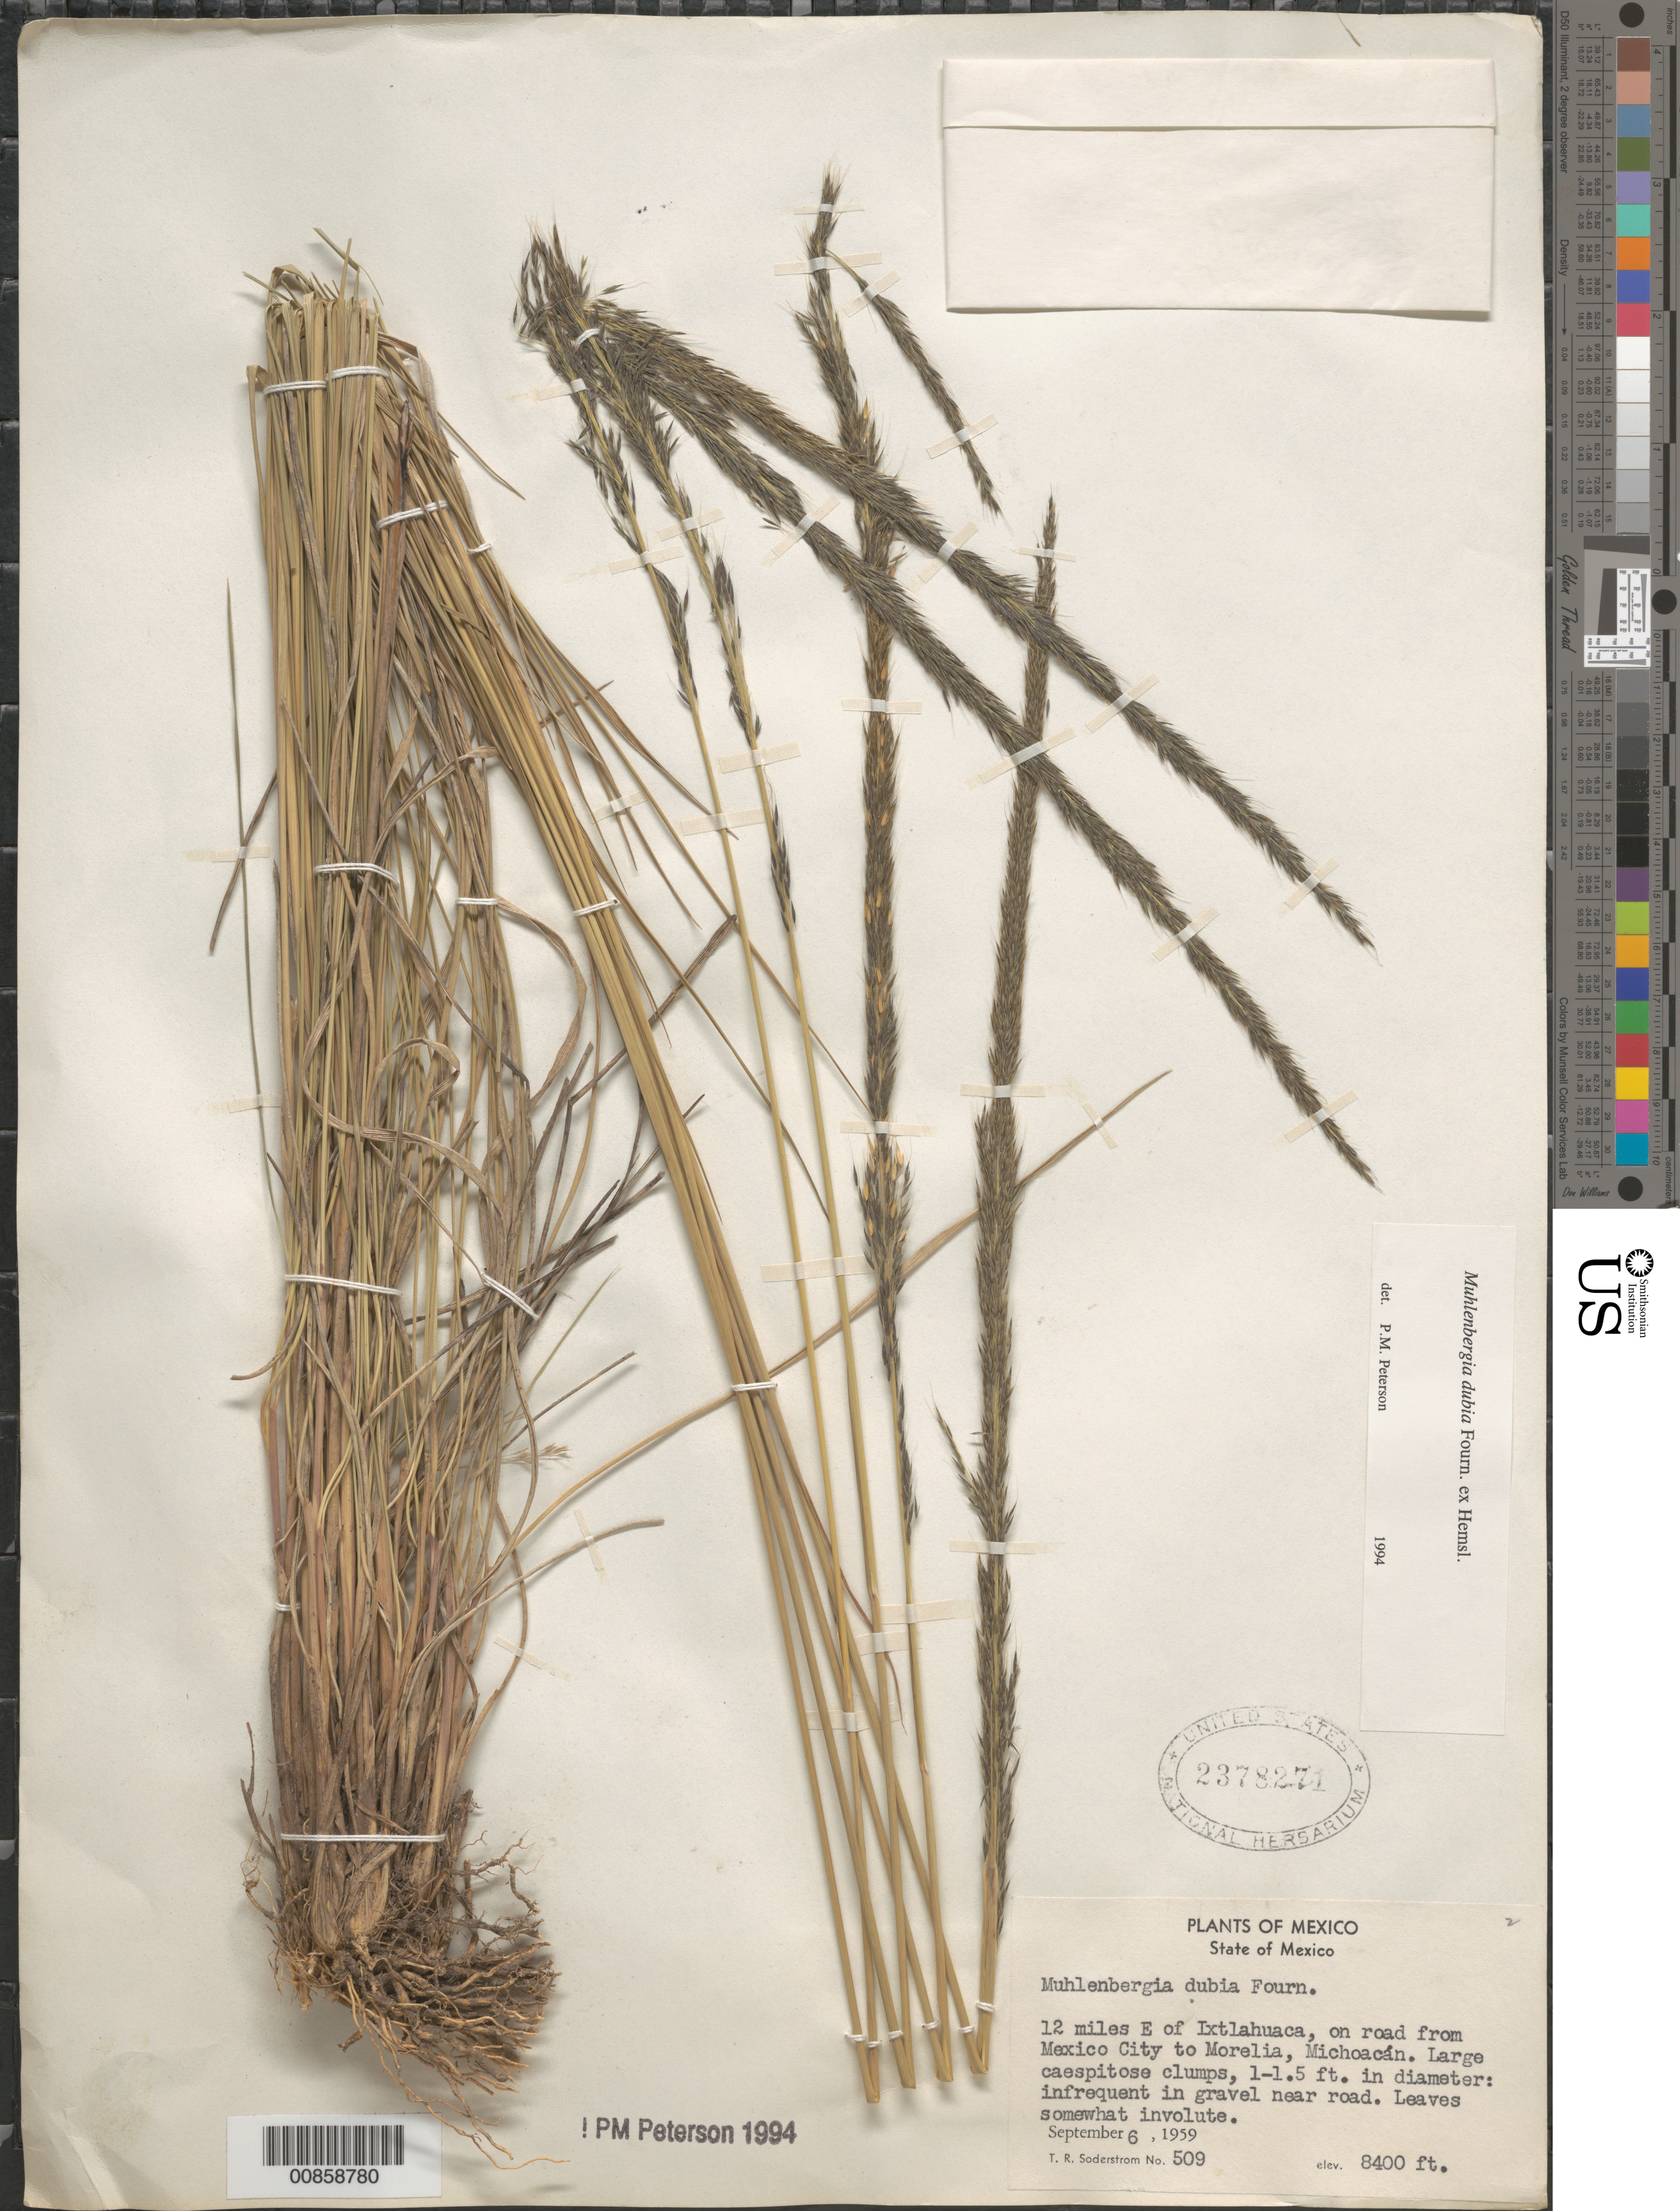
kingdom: Plantae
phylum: Tracheophyta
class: Liliopsida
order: Poales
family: Poaceae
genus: Muhlenbergia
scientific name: Muhlenbergia dubia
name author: E. Fourn.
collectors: T. R. Soderstrom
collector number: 509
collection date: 1959-09-06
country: Mexico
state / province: México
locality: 12 miles E of Ixtlahuaca, on road from Mexico City to Morelia, Michoacán.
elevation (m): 2560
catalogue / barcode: US 2378271